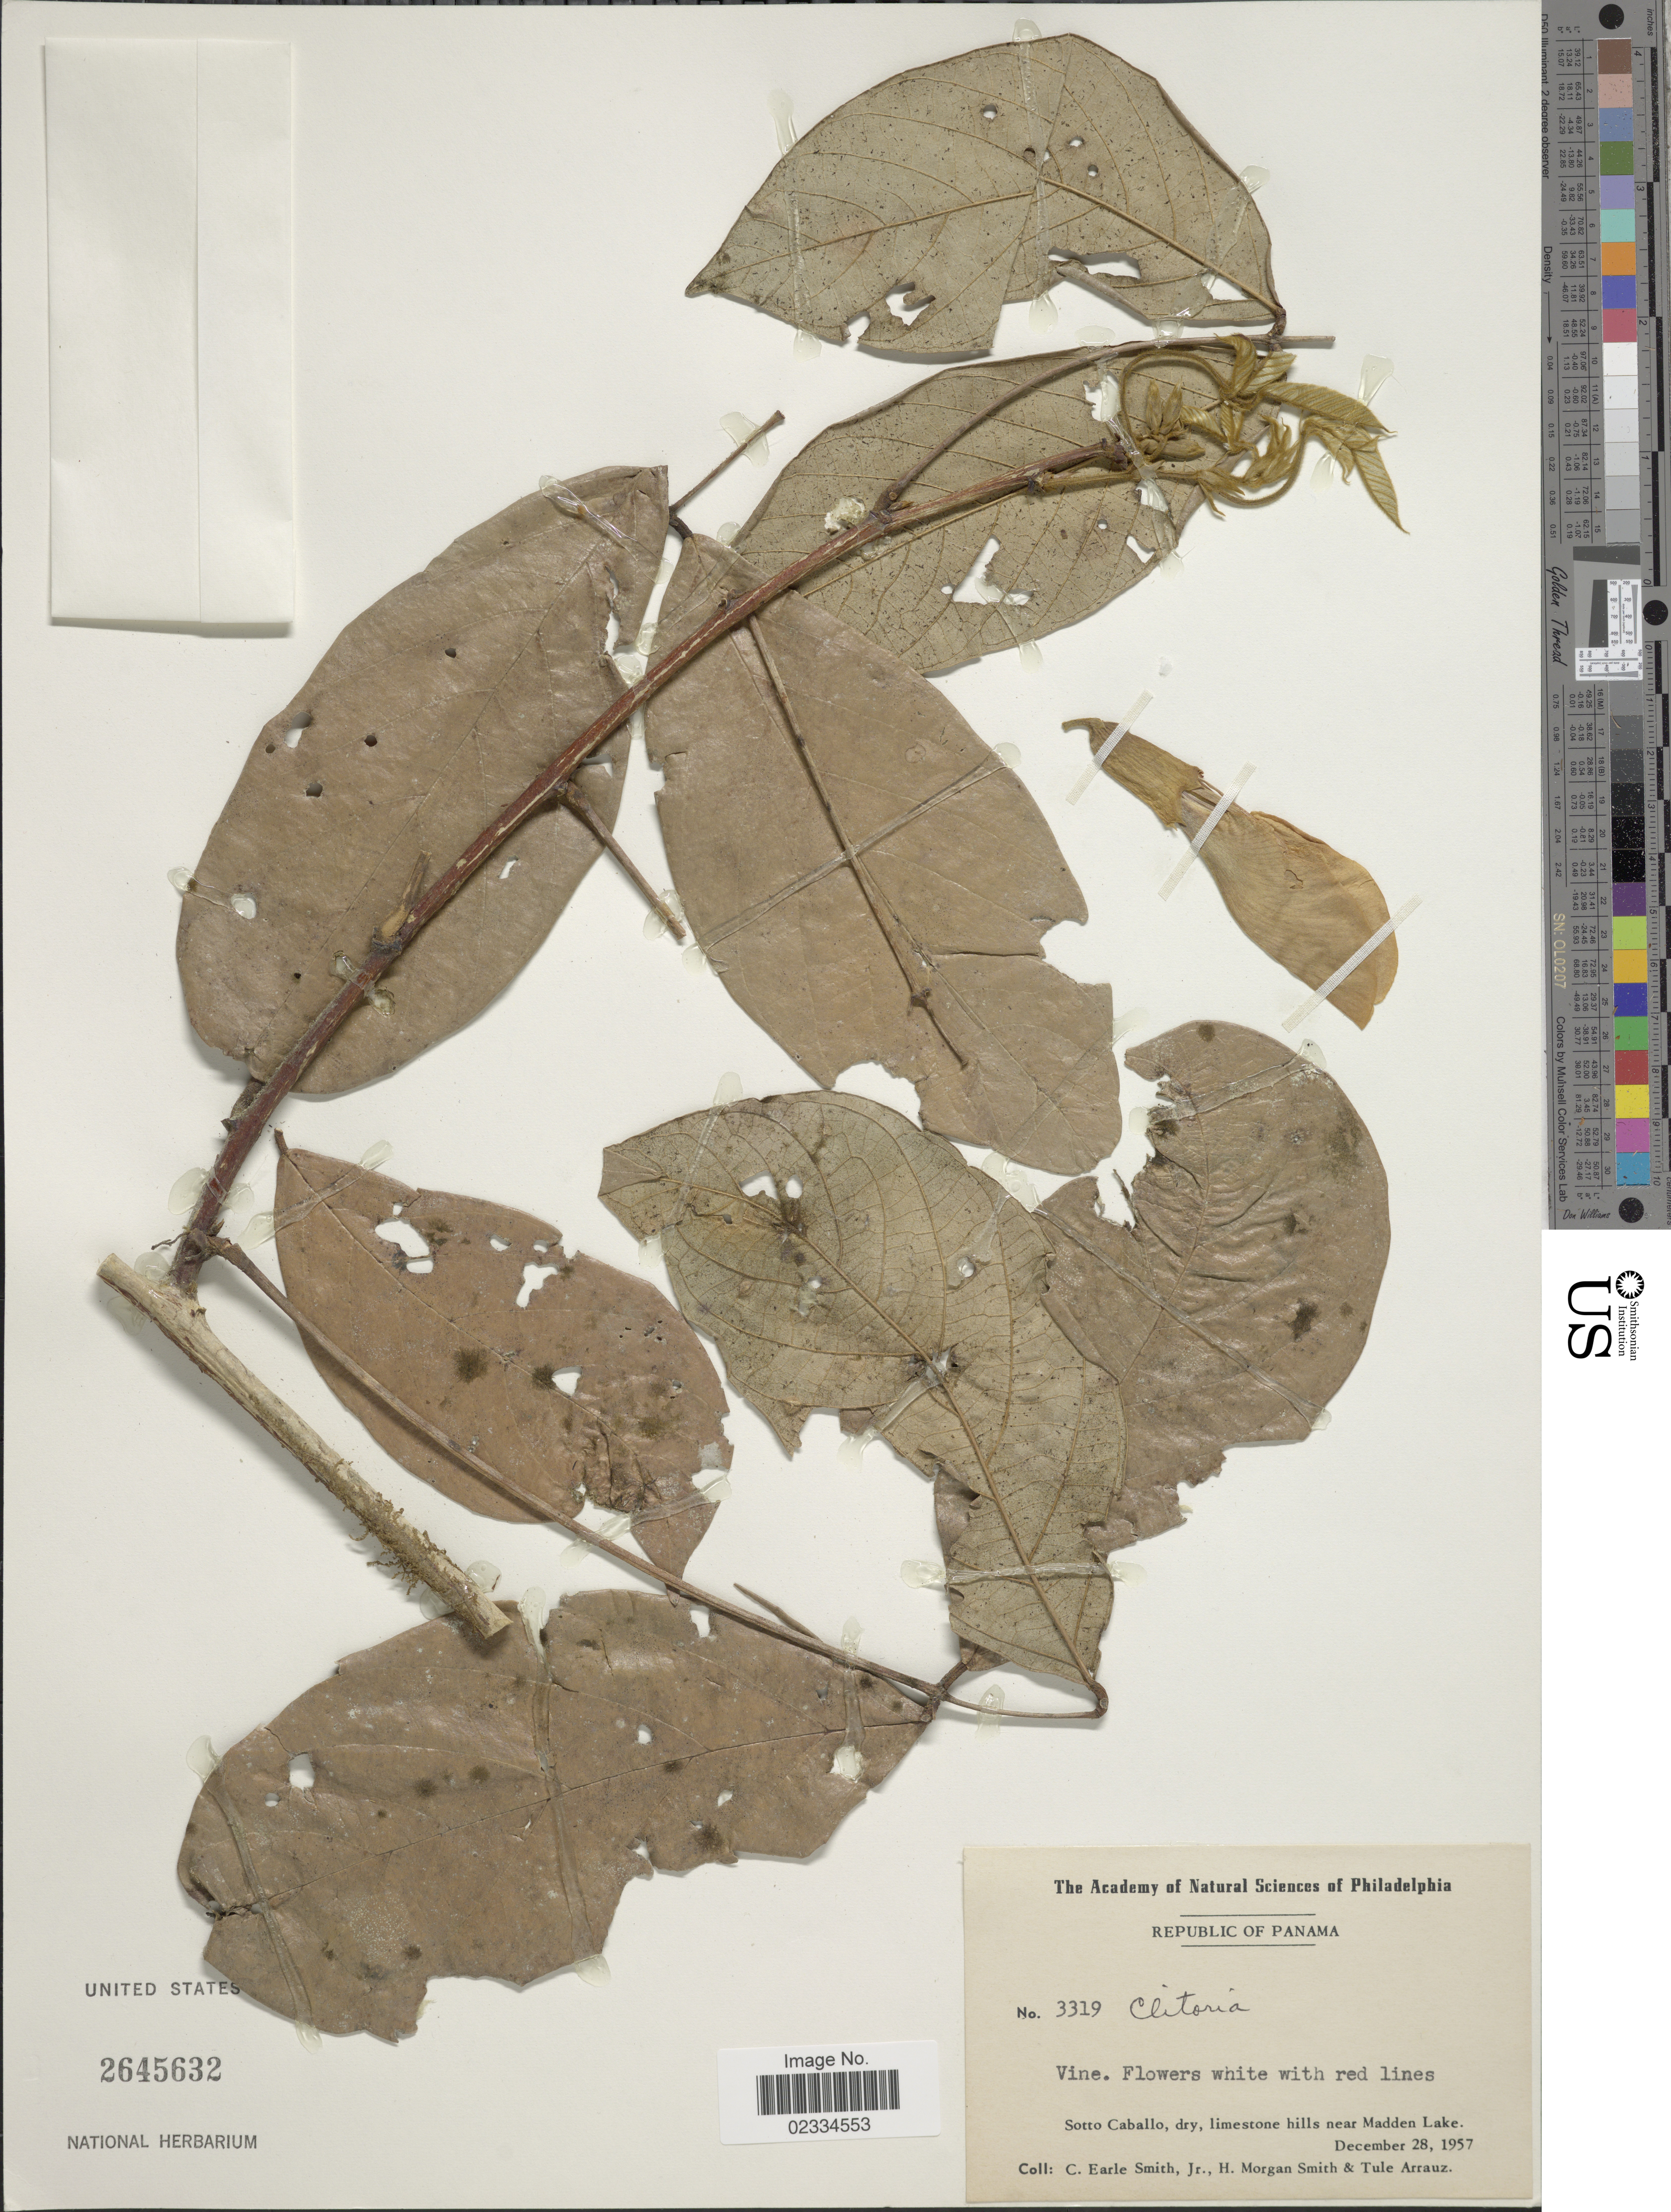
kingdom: Plantae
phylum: Tracheophyta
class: Magnoliopsida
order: Fabales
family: Fabaceae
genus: Clitoria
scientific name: Clitoria sp.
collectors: C. E. Smith Jr., H. M. Smith & T. Arrauz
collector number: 3319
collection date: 1957-12-28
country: Panama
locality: Sotto Caballo, hills near Madden Lake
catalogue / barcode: US 2645632